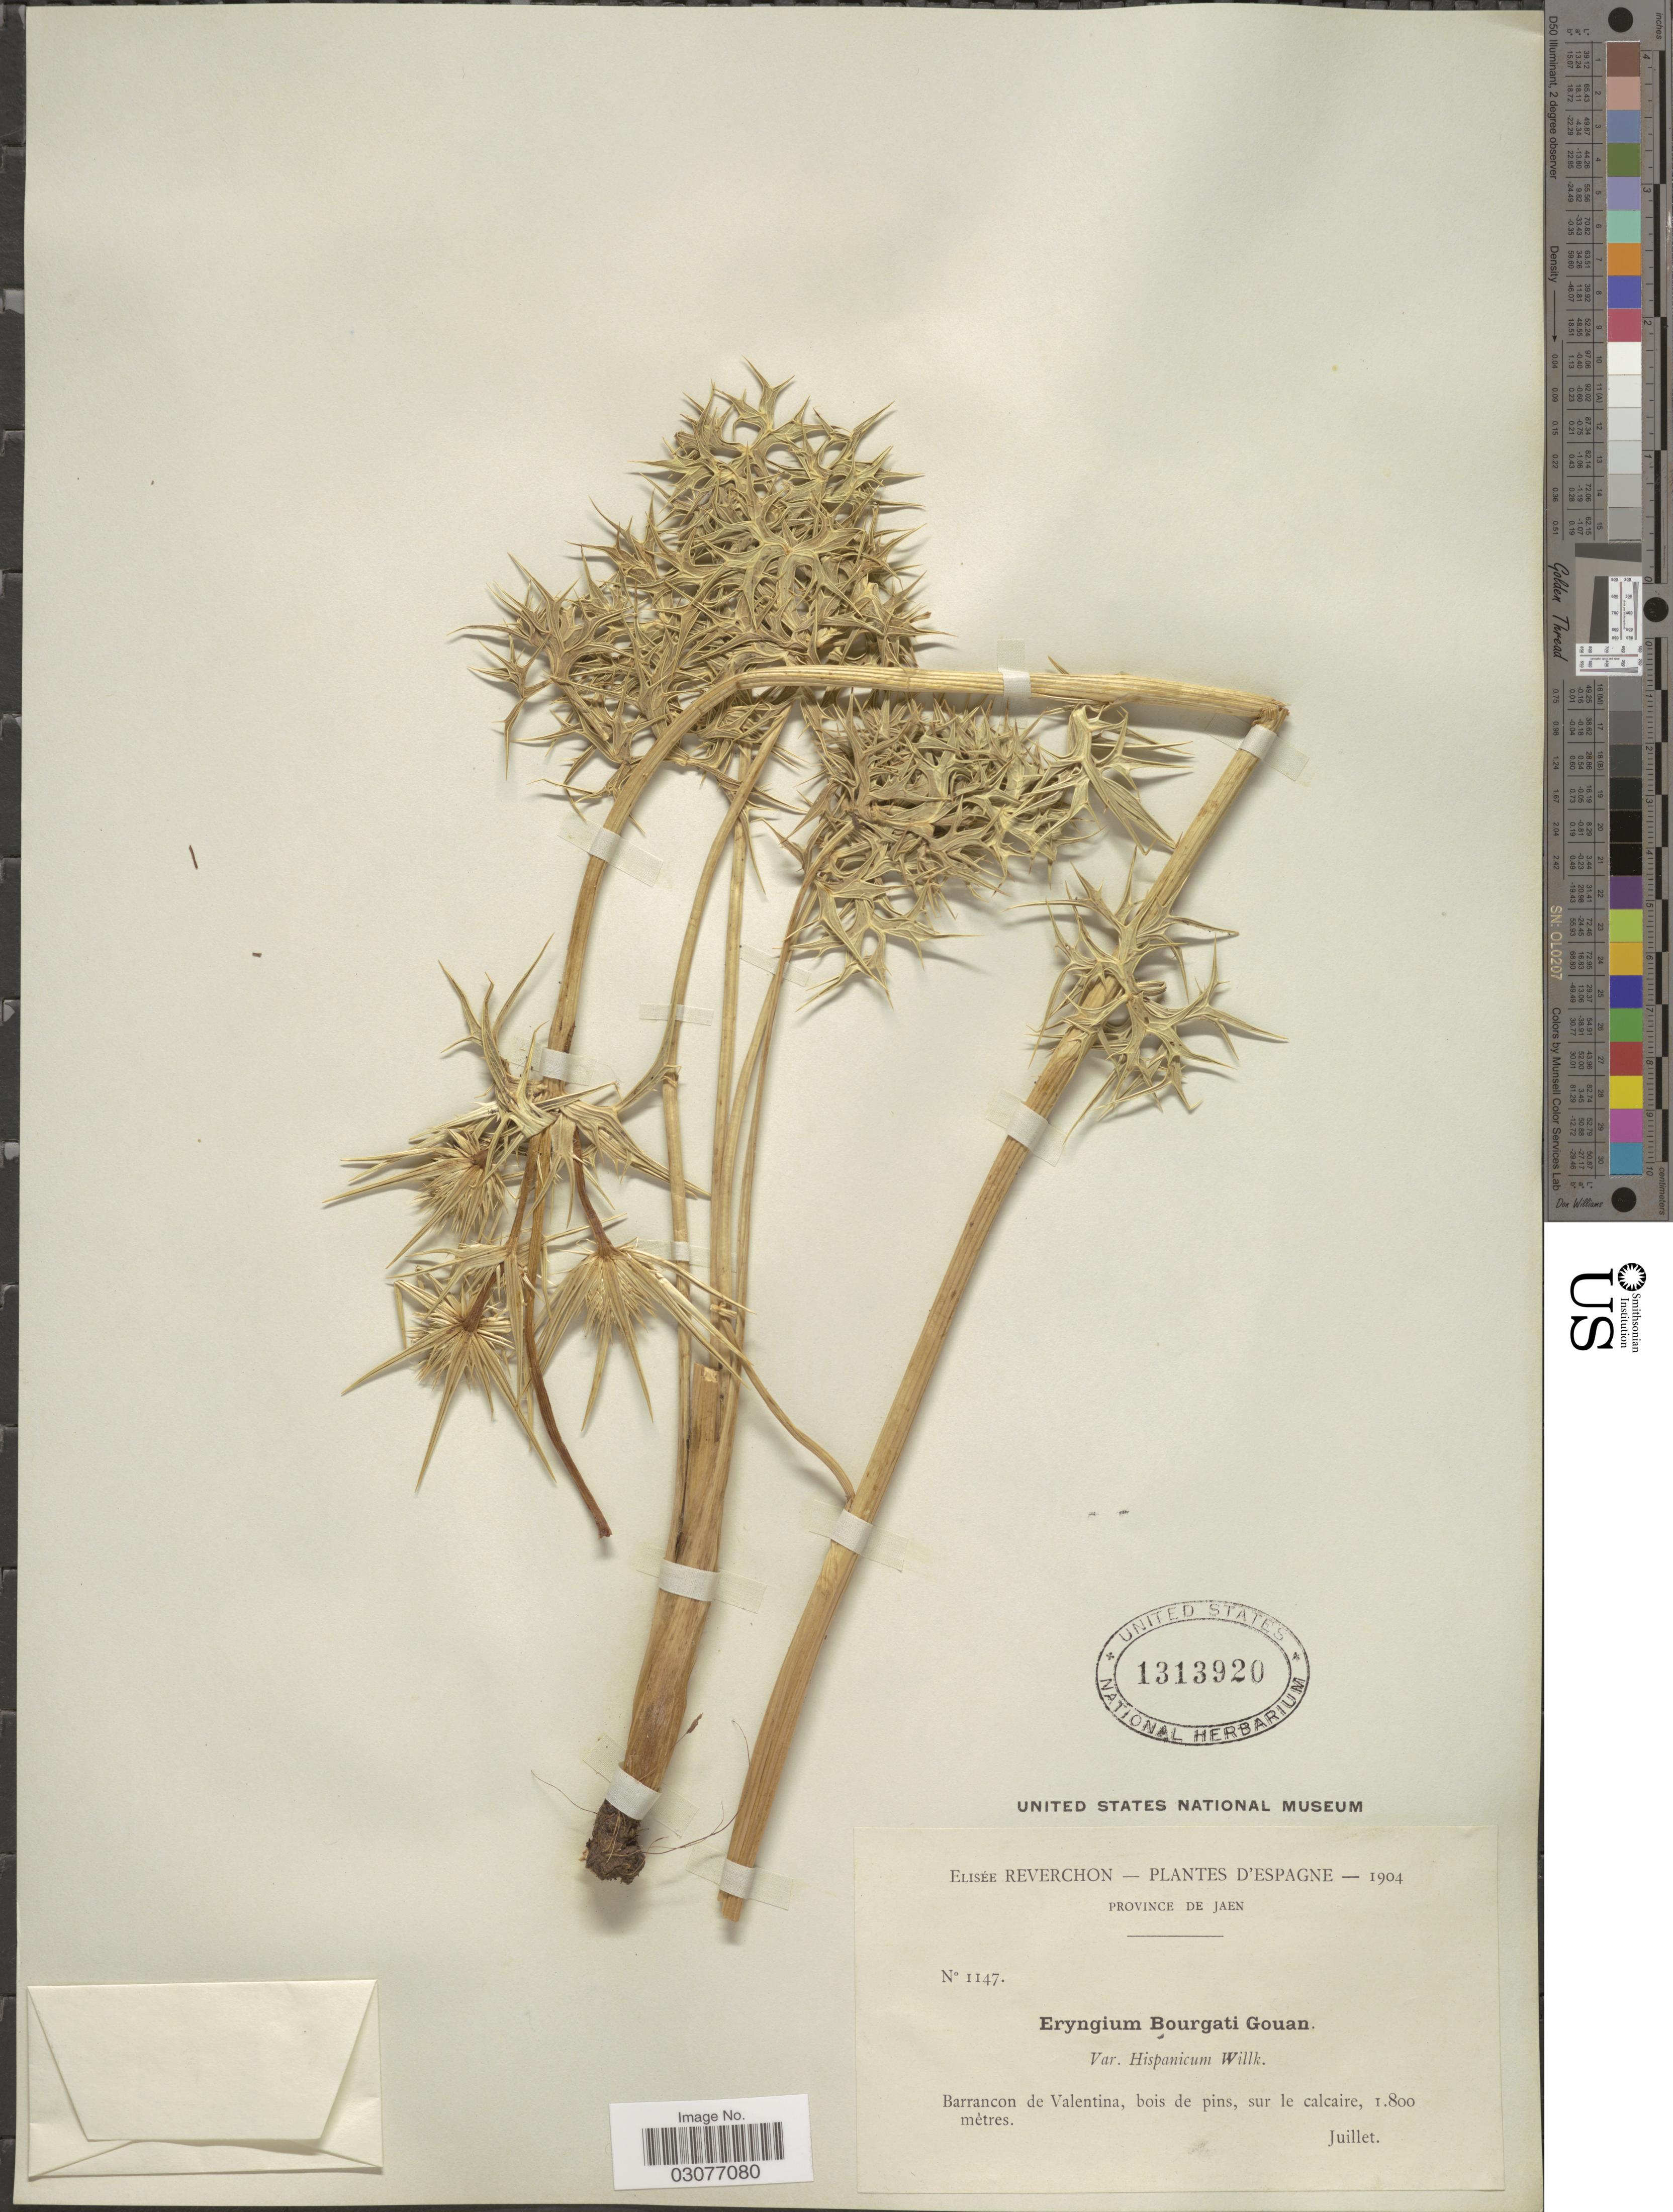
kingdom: Plantae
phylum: Tracheophyta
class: Magnoliopsida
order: Apiales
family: Apiaceae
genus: Eryngium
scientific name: Eryngium bourgatii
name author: Gouan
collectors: E. Reverchon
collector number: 1147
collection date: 1904-07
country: Spain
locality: Espagne. Province de Jaen. Barrancon de Valentina.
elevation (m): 1800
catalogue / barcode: US 1313920